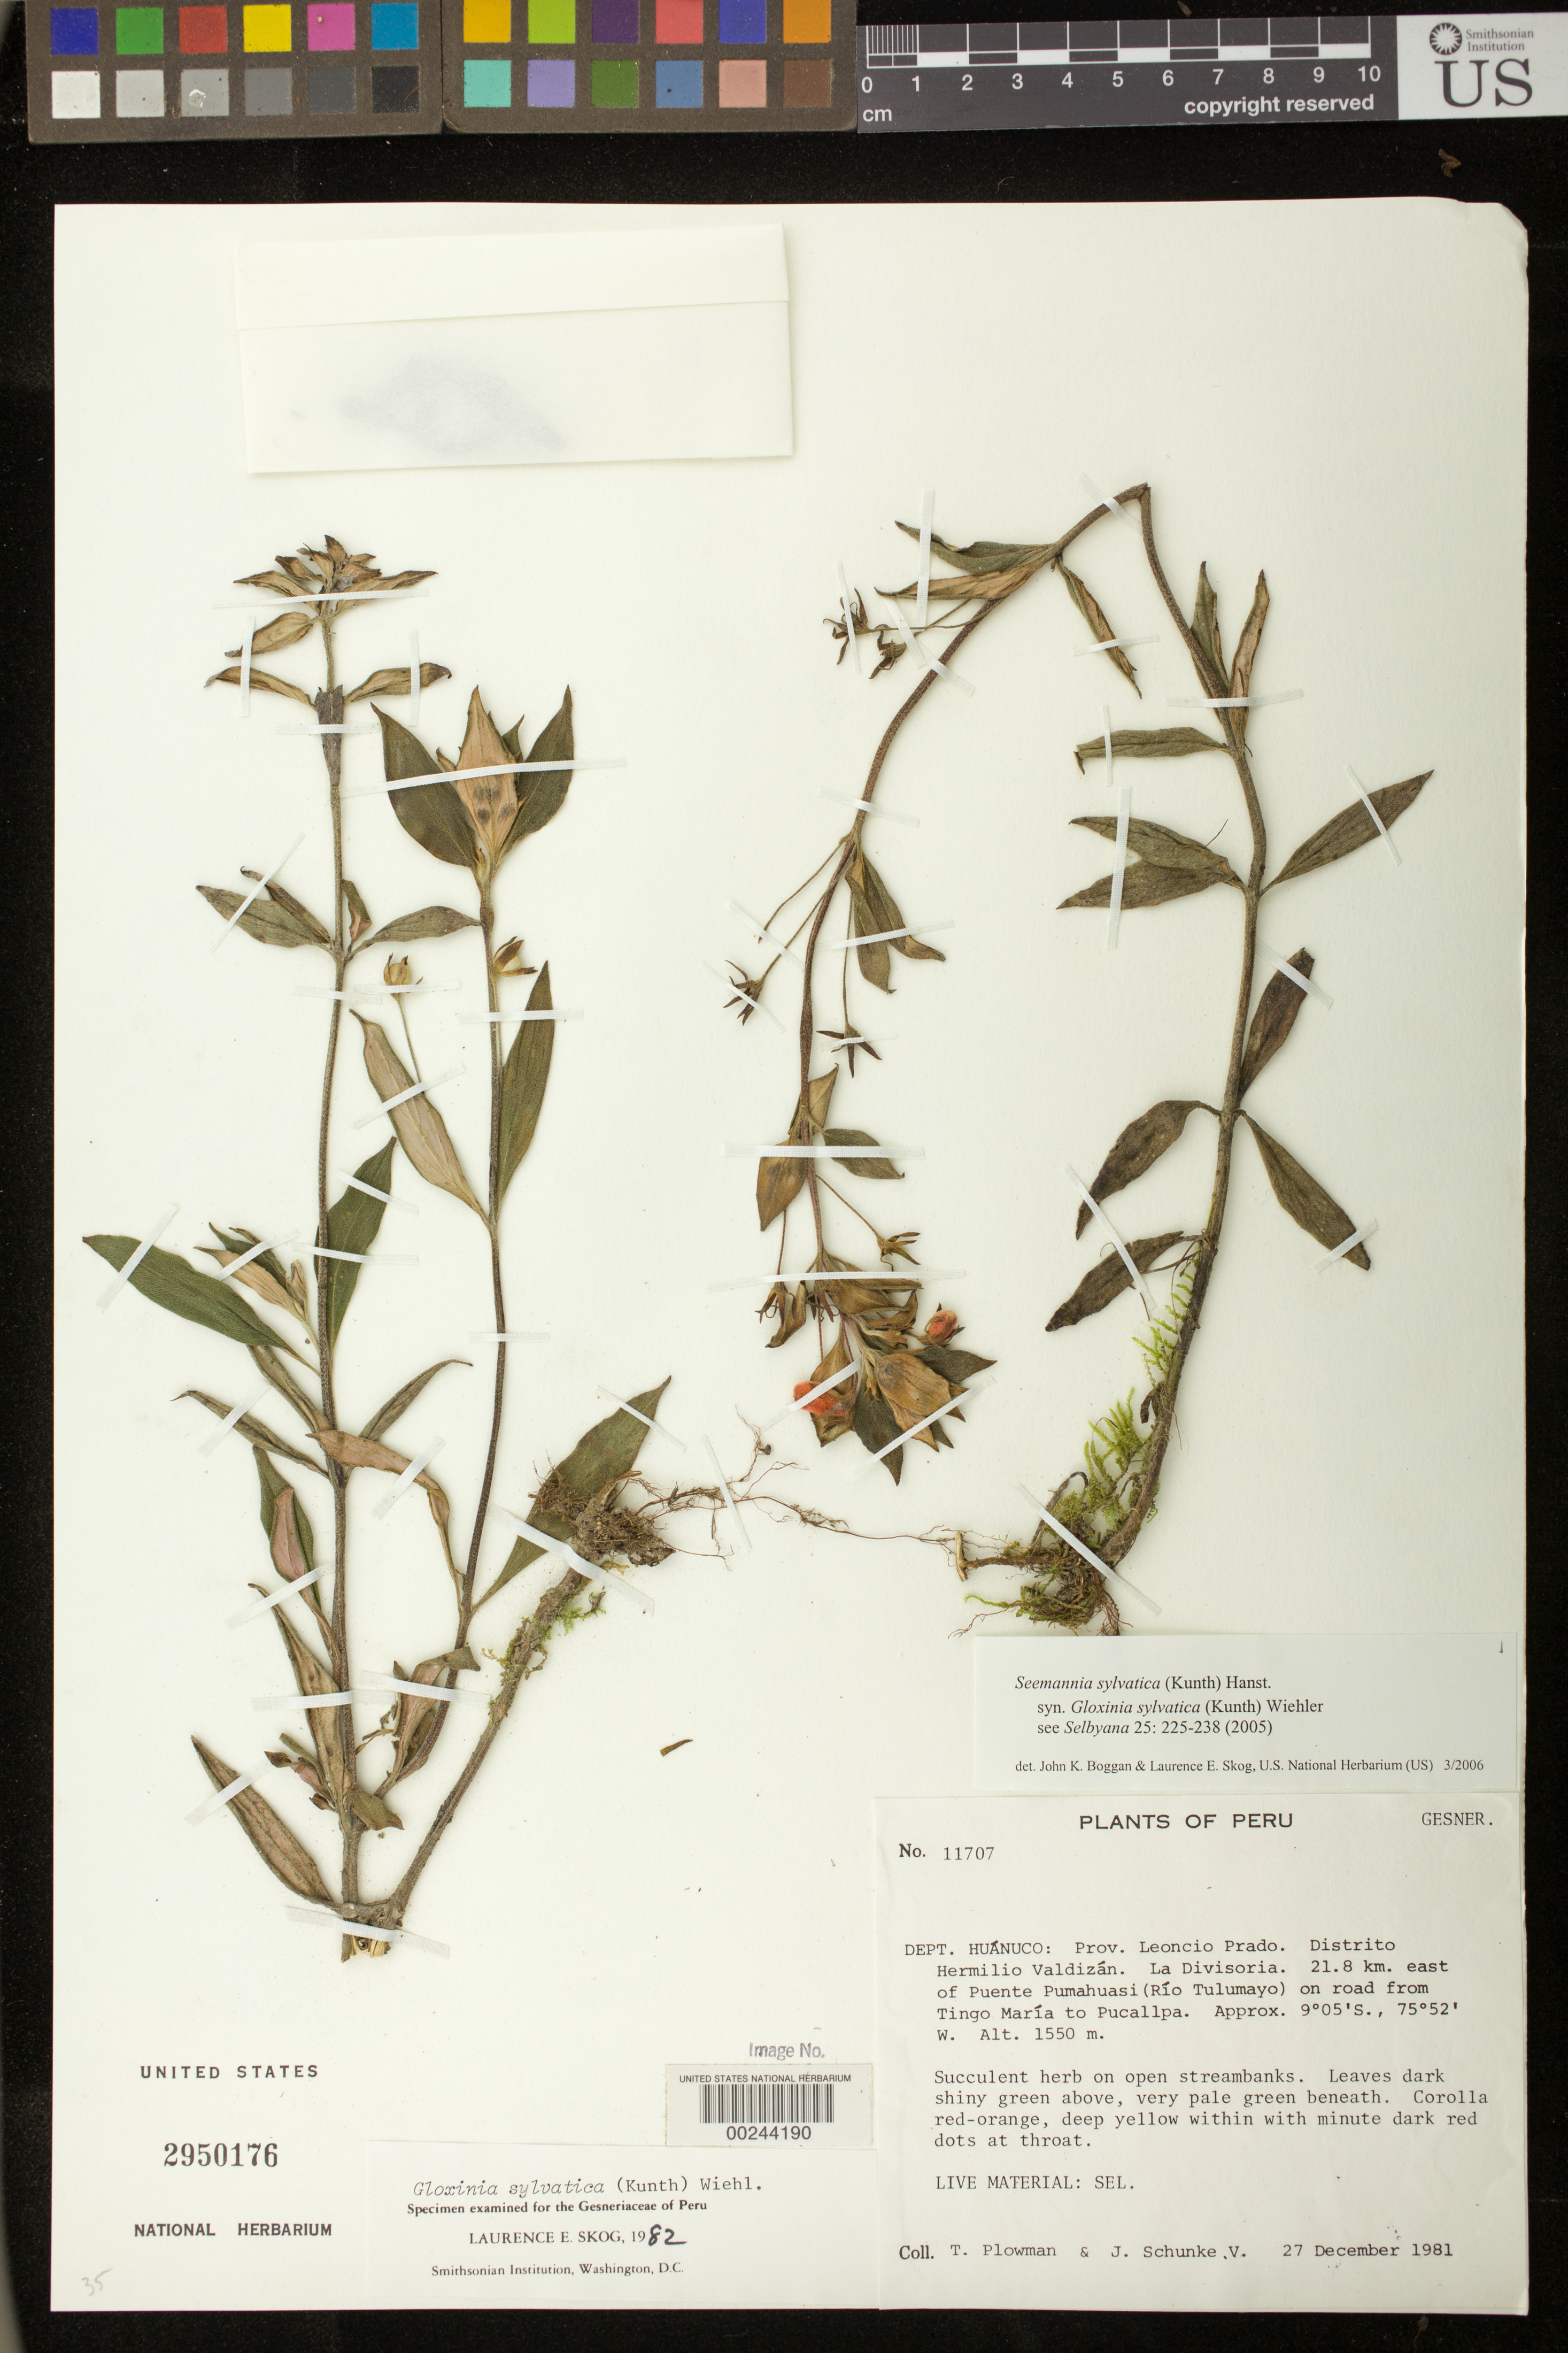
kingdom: Plantae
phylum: Tracheophyta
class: Magnoliopsida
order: Lamiales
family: Gesneriaceae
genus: Seemannia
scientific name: Seemannia sylvatica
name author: (Kunth) Hanst.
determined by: Boggan, J. K.; Skog, L. E.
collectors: T. Plowman & J. Schunke Vigo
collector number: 11707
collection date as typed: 27 Dec 1981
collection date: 1981-12-27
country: Peru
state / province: Huánuco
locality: Prov. Leoncio Prado; Dist. Hermilio Valdizan, La Divisoria, 21.8 km E of Puente Pumahuasi (Rio Tulumayo) on road from Tingo Maria to Pucallpa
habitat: on open streambanks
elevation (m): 1550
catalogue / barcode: US 2950176